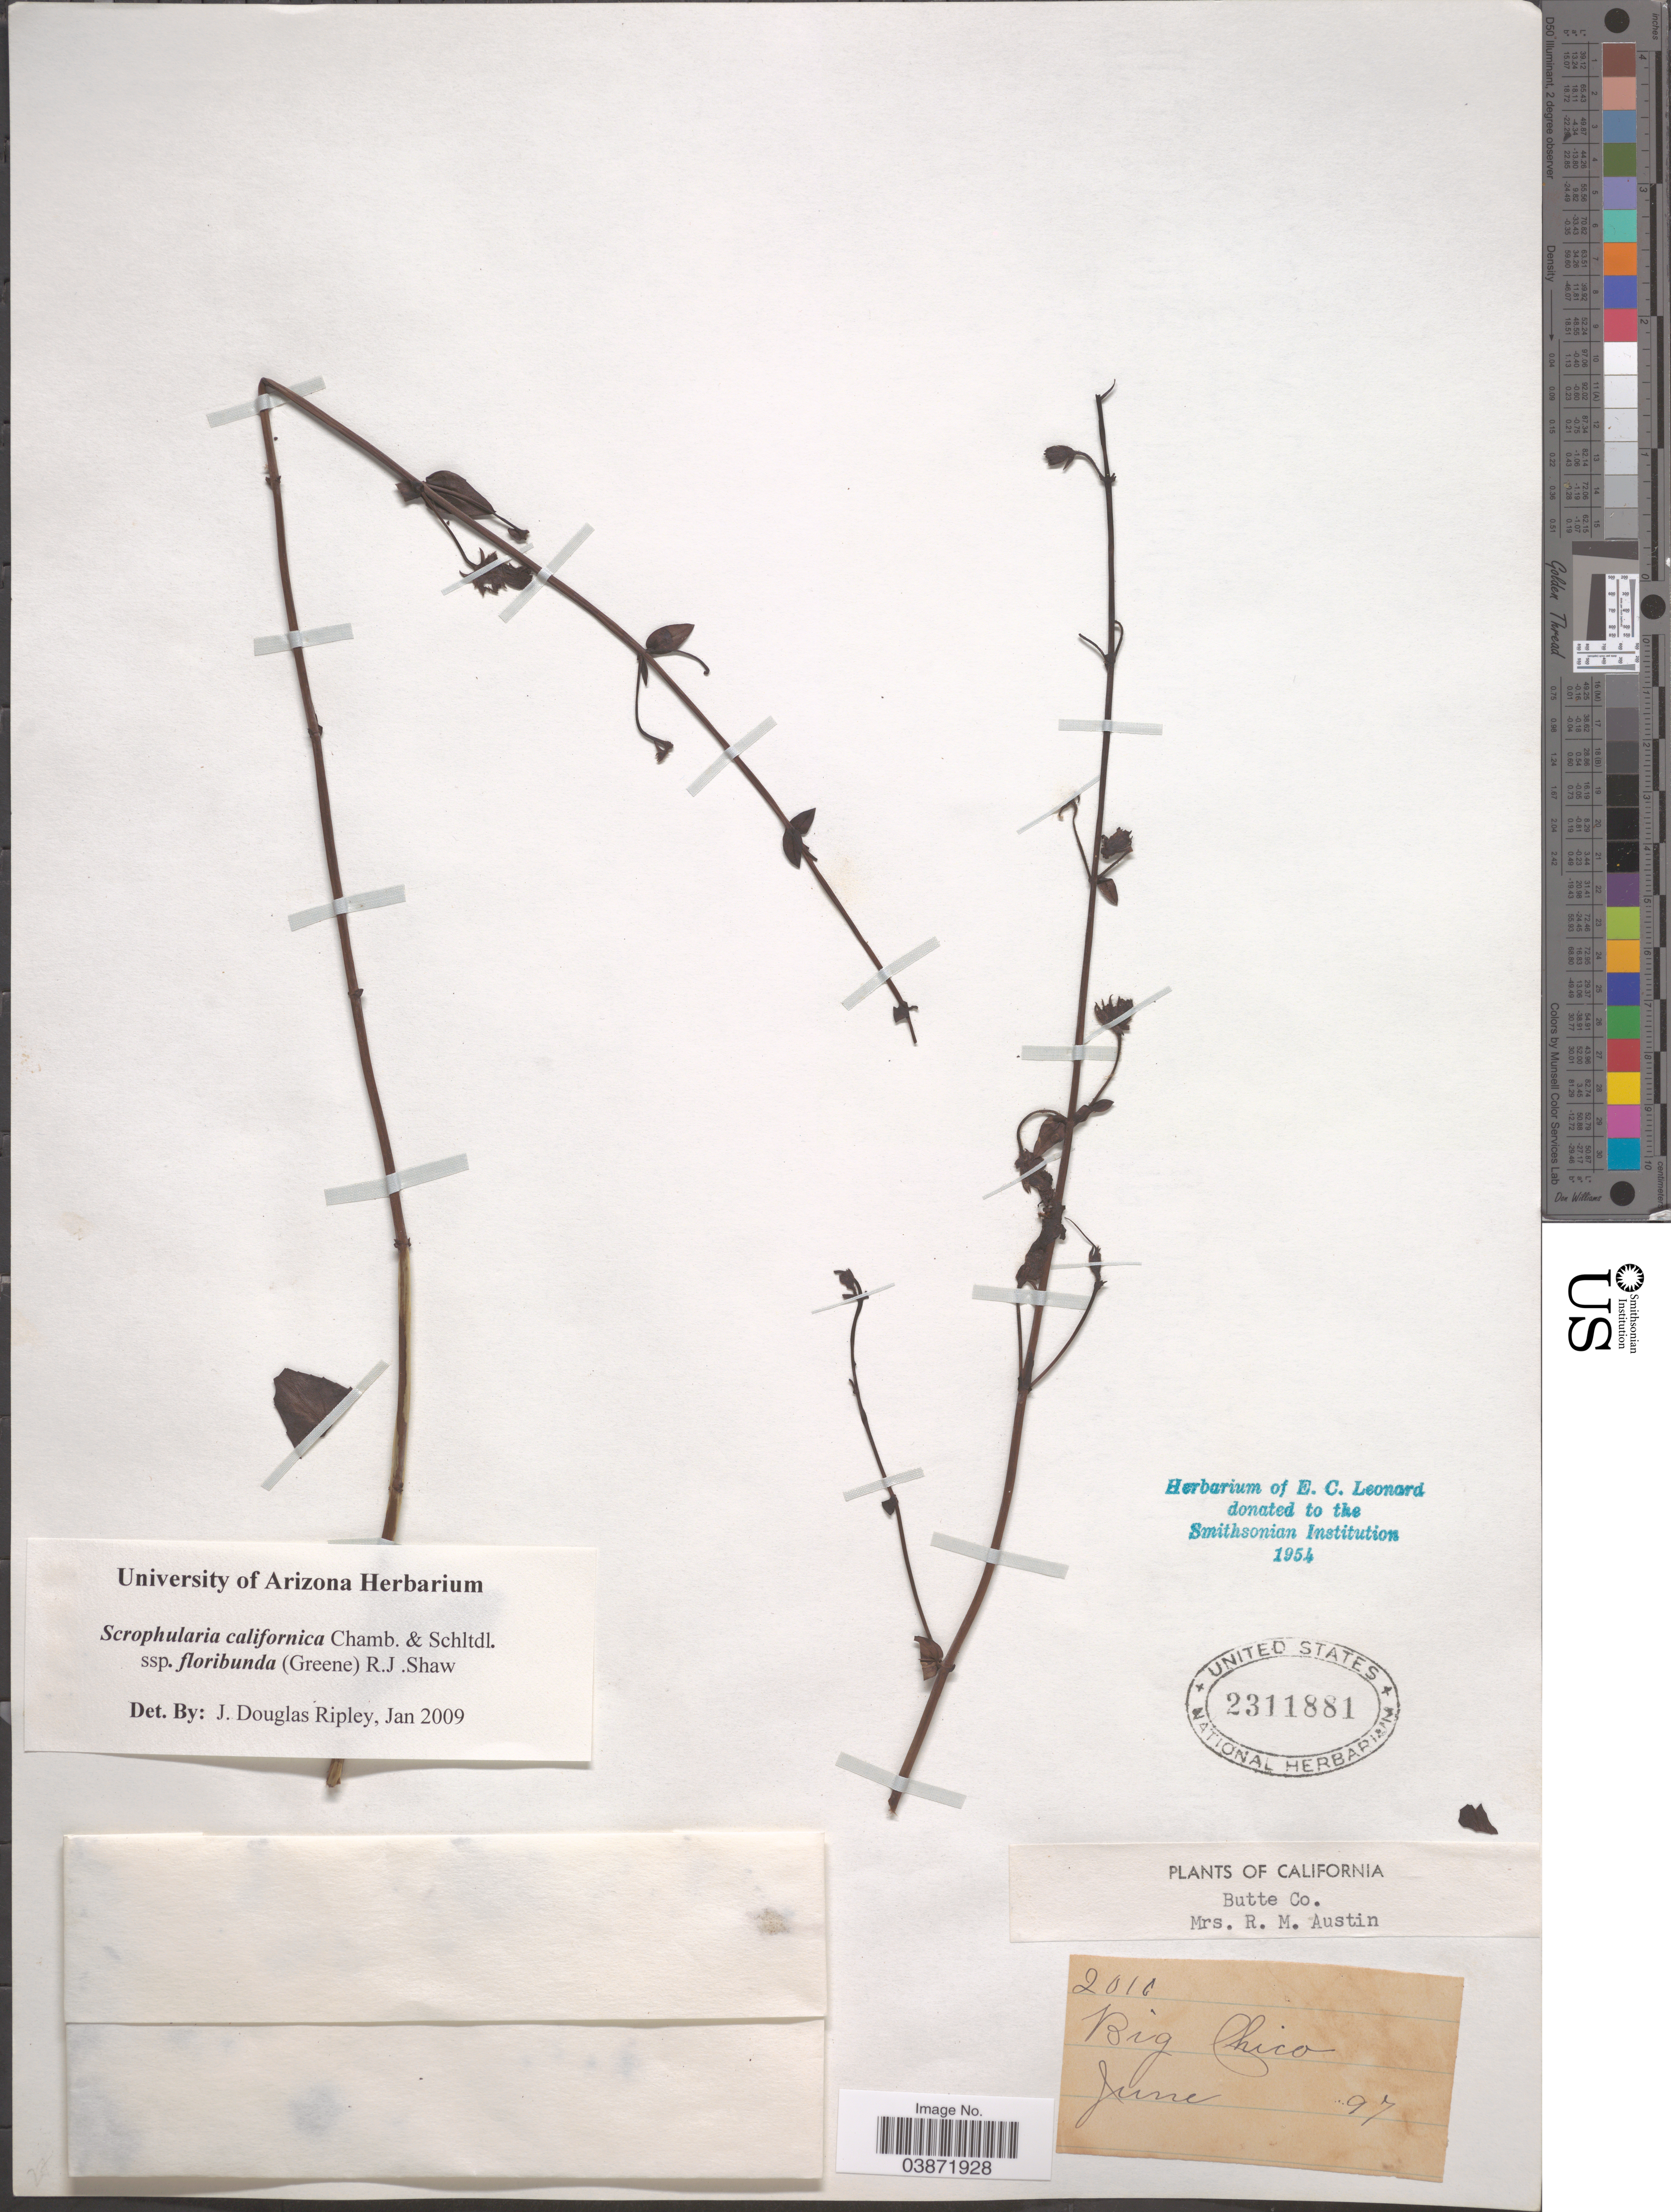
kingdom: Plantae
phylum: Tracheophyta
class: Magnoliopsida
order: Lamiales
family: Scrophulariaceae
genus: Scrophularia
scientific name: Scrophularia californica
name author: Cham. & Schltdl.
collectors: R. Austin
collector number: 2010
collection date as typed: Transcribed d/m/y: /6/97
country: United States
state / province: California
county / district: Butte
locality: Butte Co. Big Chico.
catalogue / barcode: US 2311881